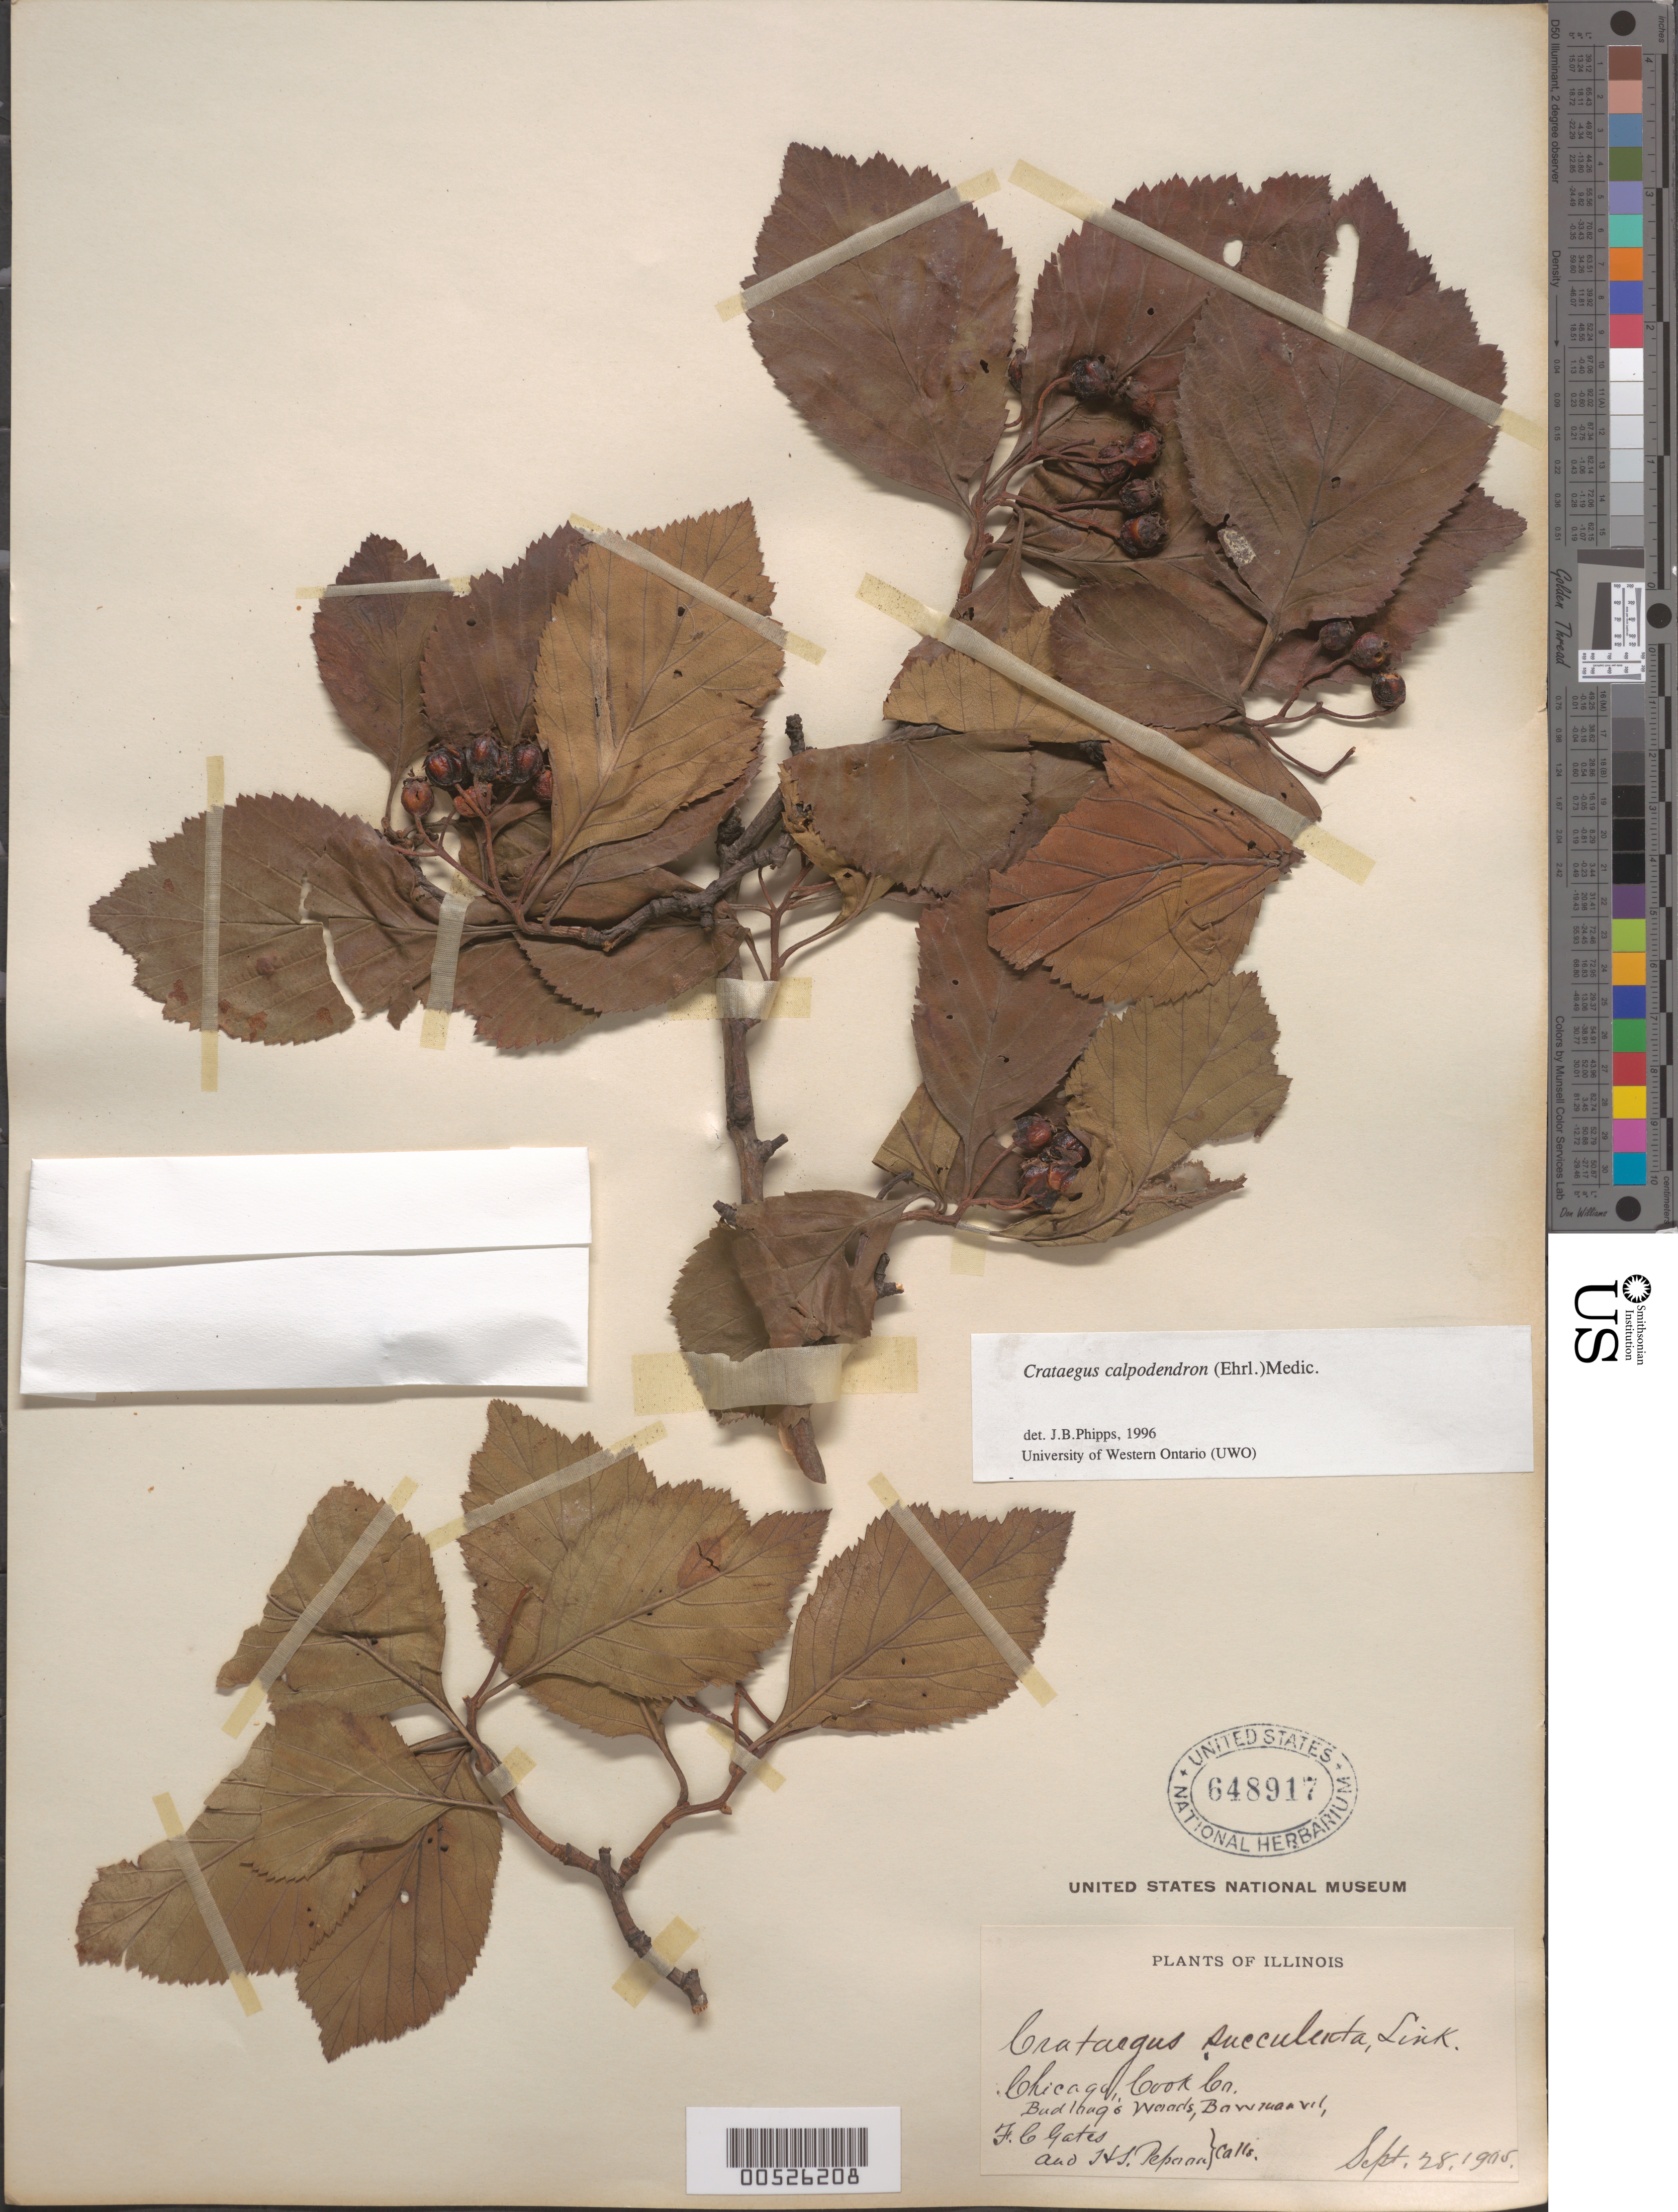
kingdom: Plantae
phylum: Tracheophyta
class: Magnoliopsida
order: Rosales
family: Rosaceae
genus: Crataegus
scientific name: Crataegus calpodendron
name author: (Ehrh.) Medik.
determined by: Phipps, James B., (UWO), University of Western Ontario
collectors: F. C. Gates & H. Pepoon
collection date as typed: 28 Sep 1905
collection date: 1905-09-28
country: United States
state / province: Illinois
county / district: Cook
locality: Chicago, Budlaugs Woods, Bowmanville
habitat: Woods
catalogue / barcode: US 648917